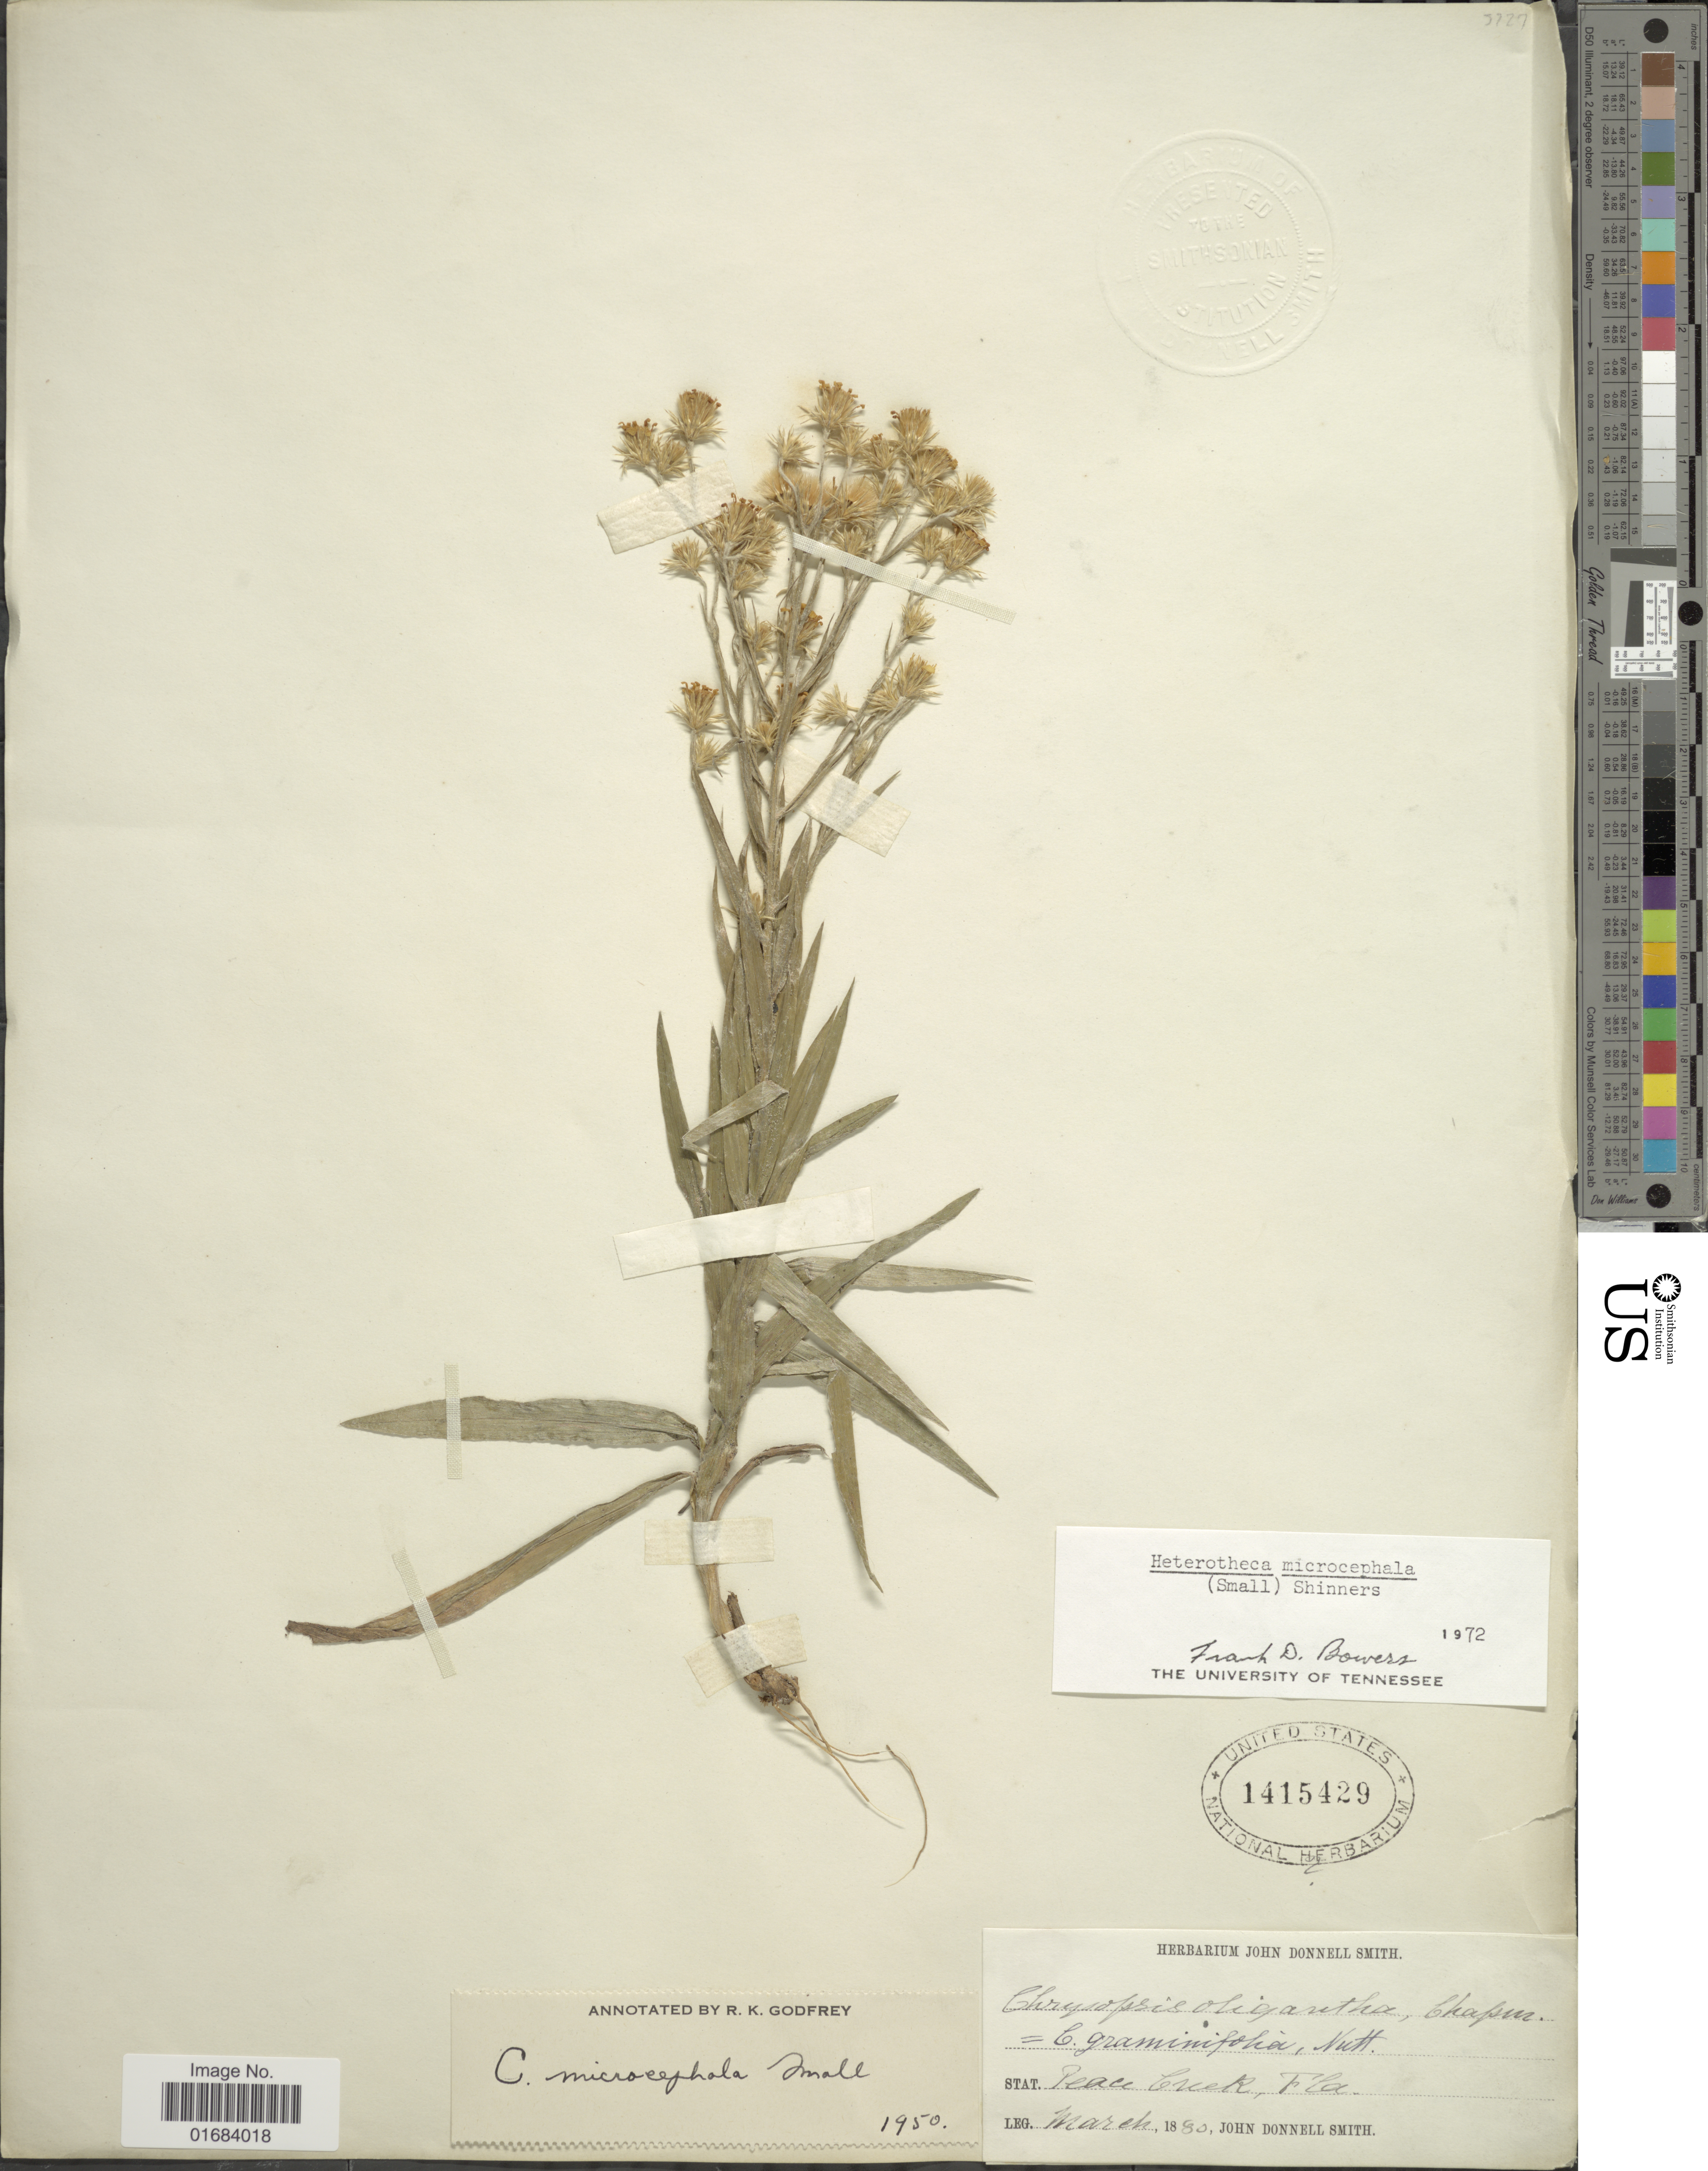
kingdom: Plantae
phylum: Tracheophyta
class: Magnoliopsida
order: Asterales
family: Asteraceae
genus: Pityopsis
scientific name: Pityopsis microcephala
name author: Small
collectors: J. Donnell Smith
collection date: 1880-03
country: United States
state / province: Florida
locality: Stat. Peace Creek.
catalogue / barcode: US 1415429